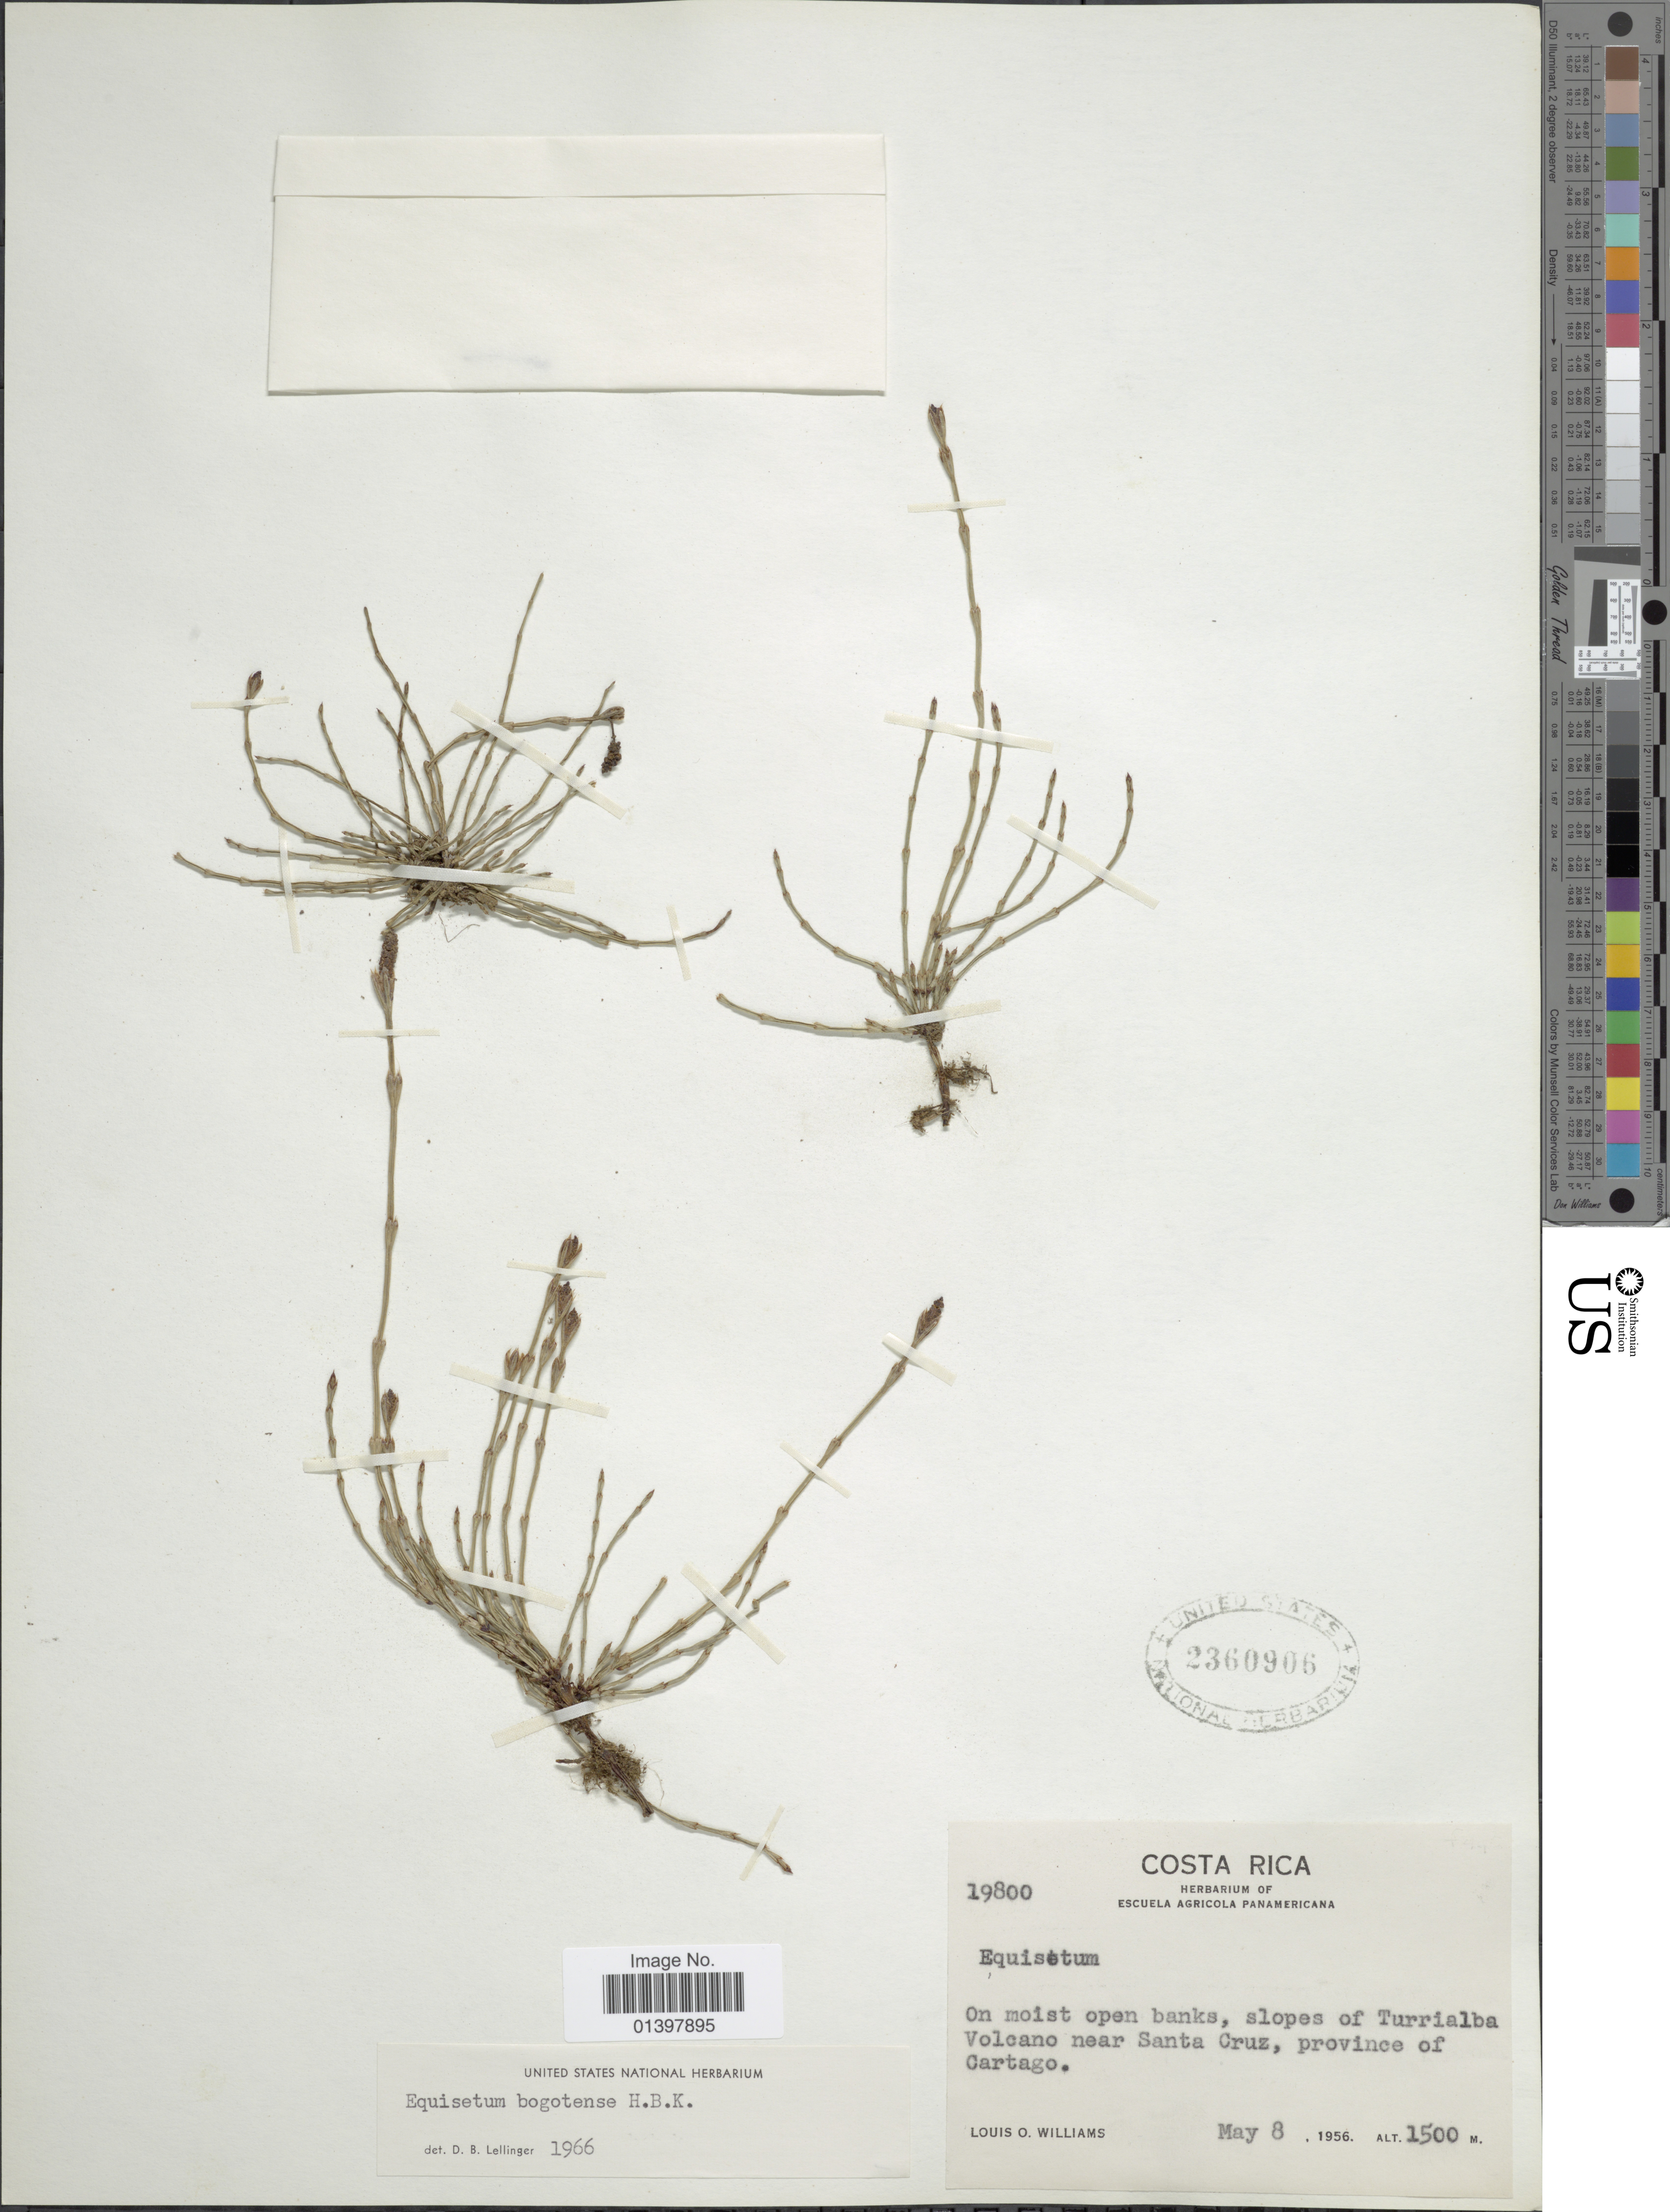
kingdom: Plantae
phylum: Tracheophyta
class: Polypodiopsida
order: Equisetales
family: Equisetaceae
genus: Equisetum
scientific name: Equisetum bogotense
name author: Kunth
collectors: L. O. Williams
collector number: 19800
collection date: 1956-05-08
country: Costa Rica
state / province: Cartago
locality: Slopes of Turrialba Volcano near Santa Cruz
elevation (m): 1500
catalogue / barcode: US 2360906